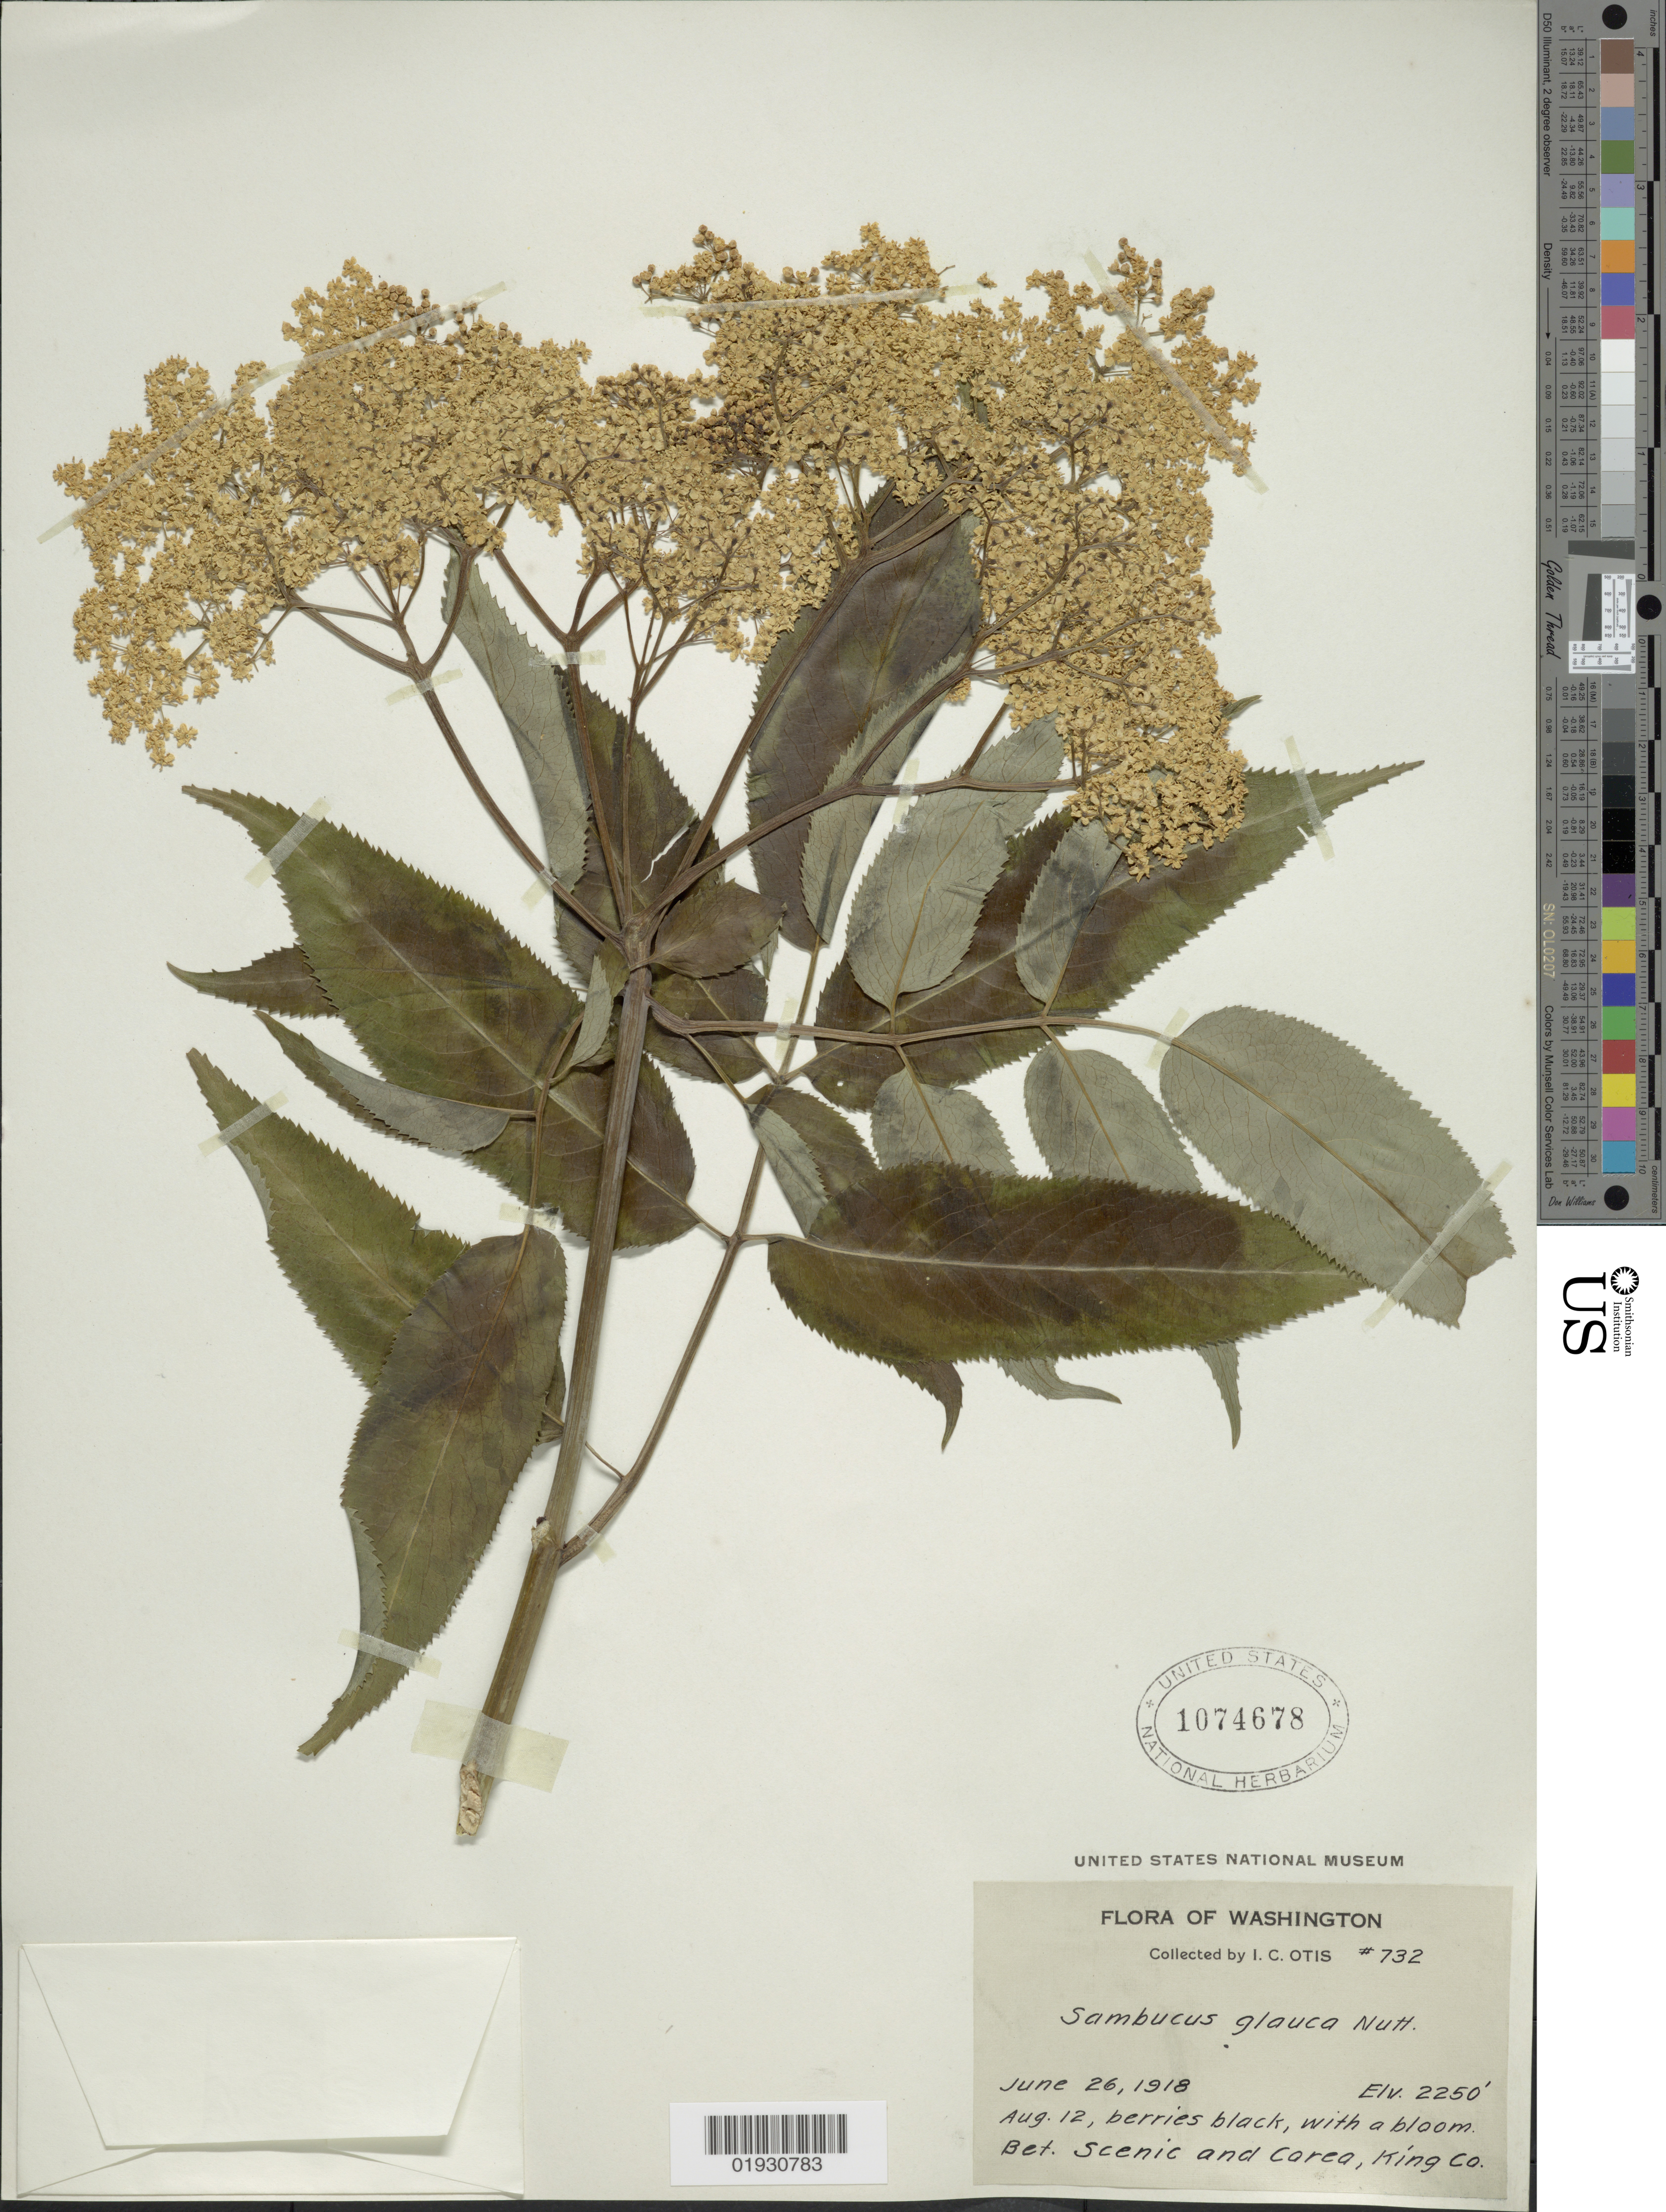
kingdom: Plantae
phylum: Tracheophyta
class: Magnoliopsida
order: Dipsacales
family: Viburnaceae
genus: Sambucus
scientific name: Sambucus cerulea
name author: Raf.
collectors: I. C. Otis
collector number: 732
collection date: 1918-06-26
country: United States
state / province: Washington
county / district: King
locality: Bet. Scenic and Corea, King Co.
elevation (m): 686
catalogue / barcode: US 1074678